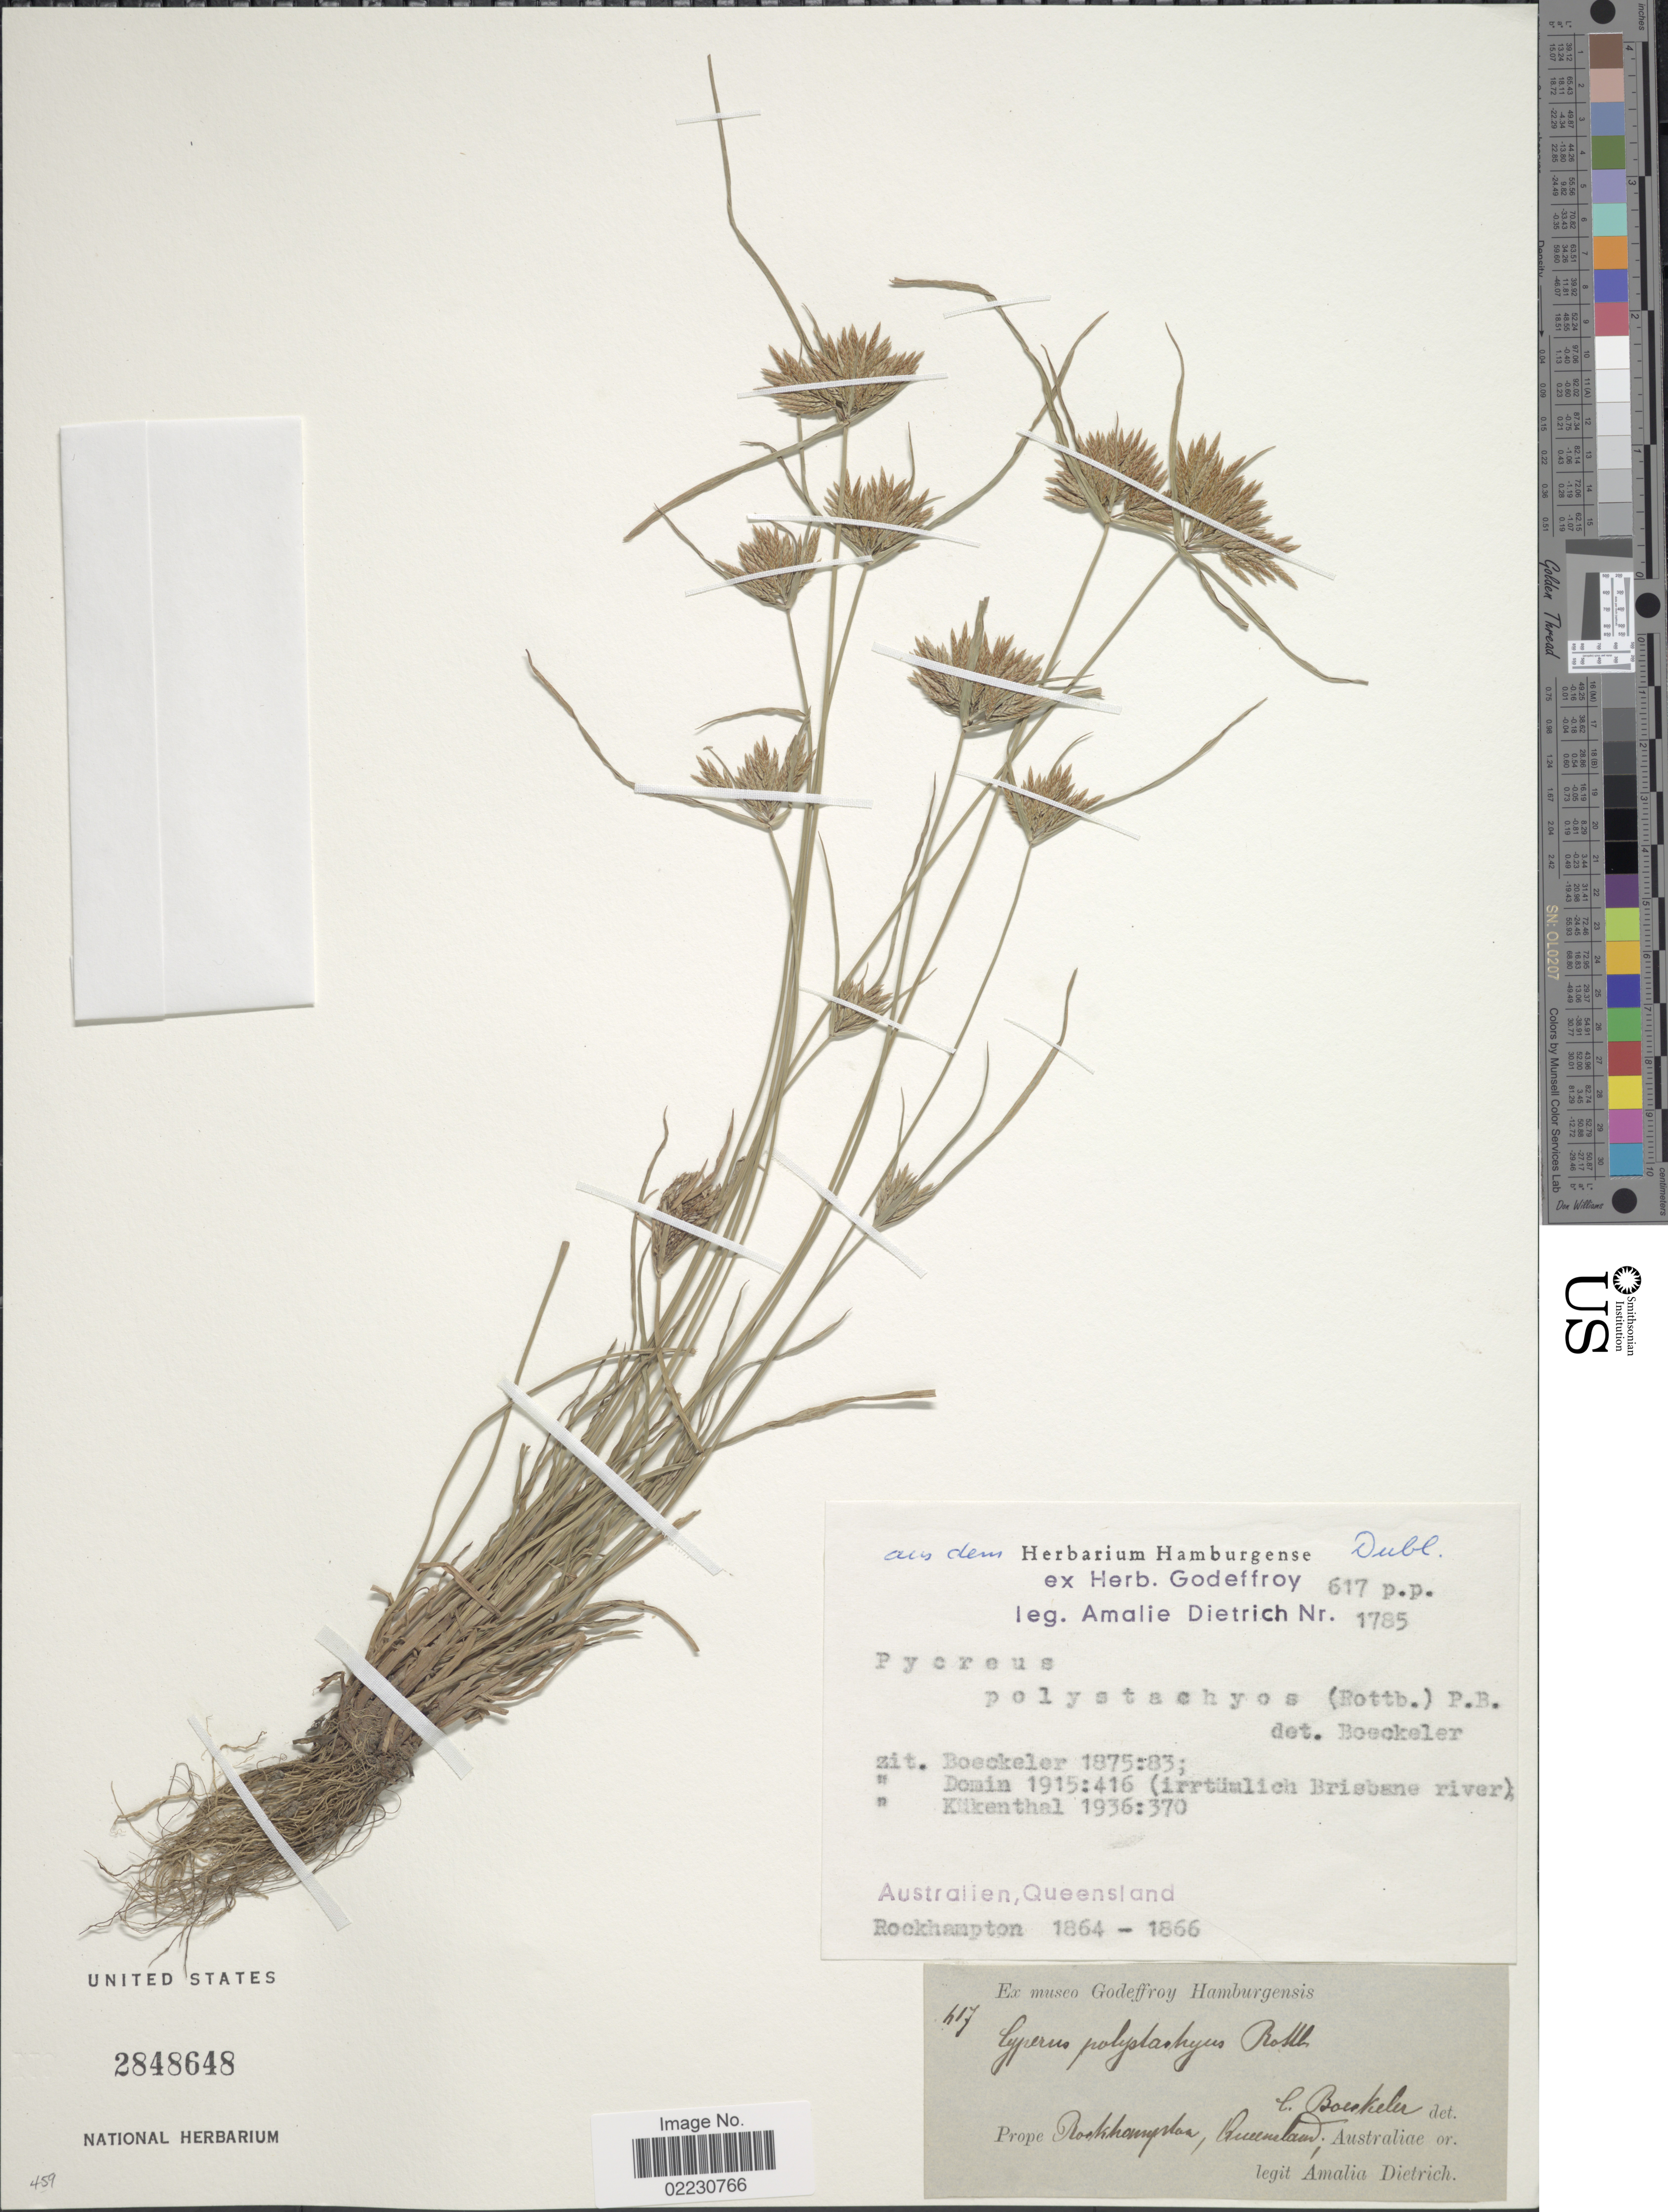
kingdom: Plantae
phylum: Tracheophyta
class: Liliopsida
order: Poales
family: Cyperaceae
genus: Cyperus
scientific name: Cyperus polystachyos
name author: Rottb.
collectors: A. Dietrich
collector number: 1785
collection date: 1864/1866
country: Australia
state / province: Queensland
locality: Prope Rockhampton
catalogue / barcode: US 2848648